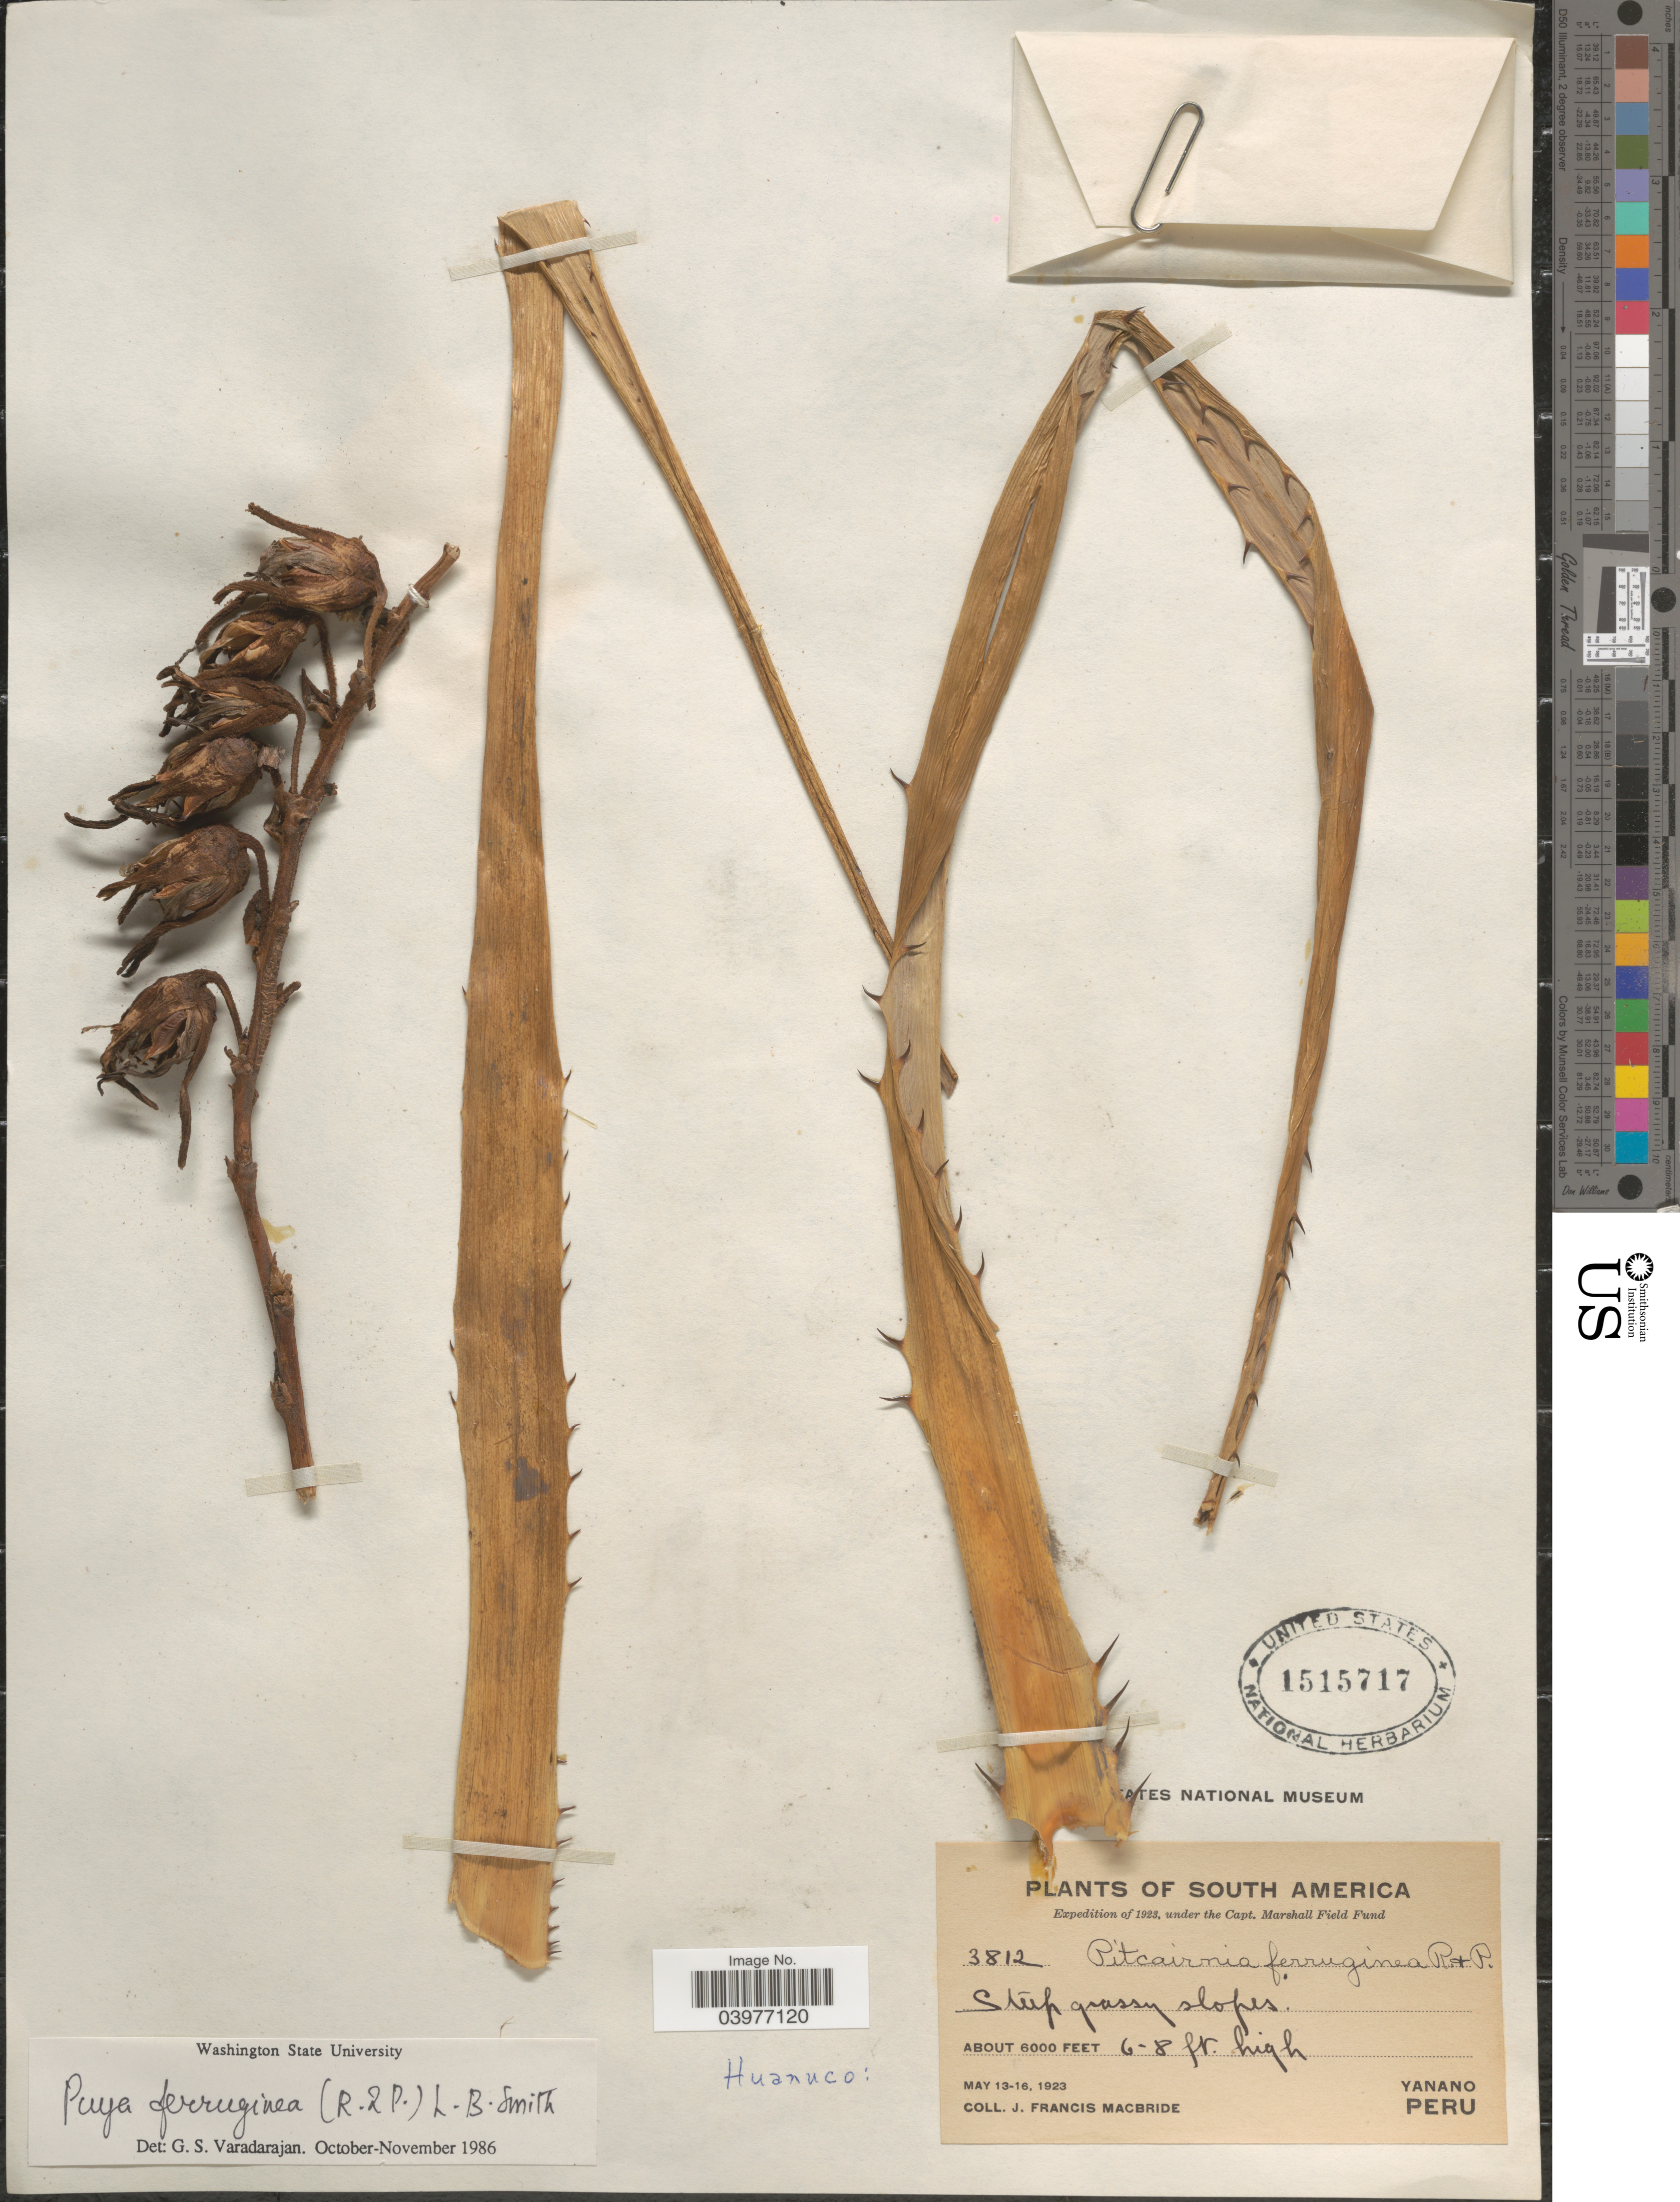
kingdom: Plantae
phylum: Tracheophyta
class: Liliopsida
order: Poales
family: Bromeliaceae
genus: Puya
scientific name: Puya ferruginea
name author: (Ruiz & Pav.) L.B. Sm.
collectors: J. F. Macbride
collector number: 3812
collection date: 1923-05-13/1923-05-16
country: Peru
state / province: Huánuco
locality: Yanano.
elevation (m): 1829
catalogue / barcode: US 1515717